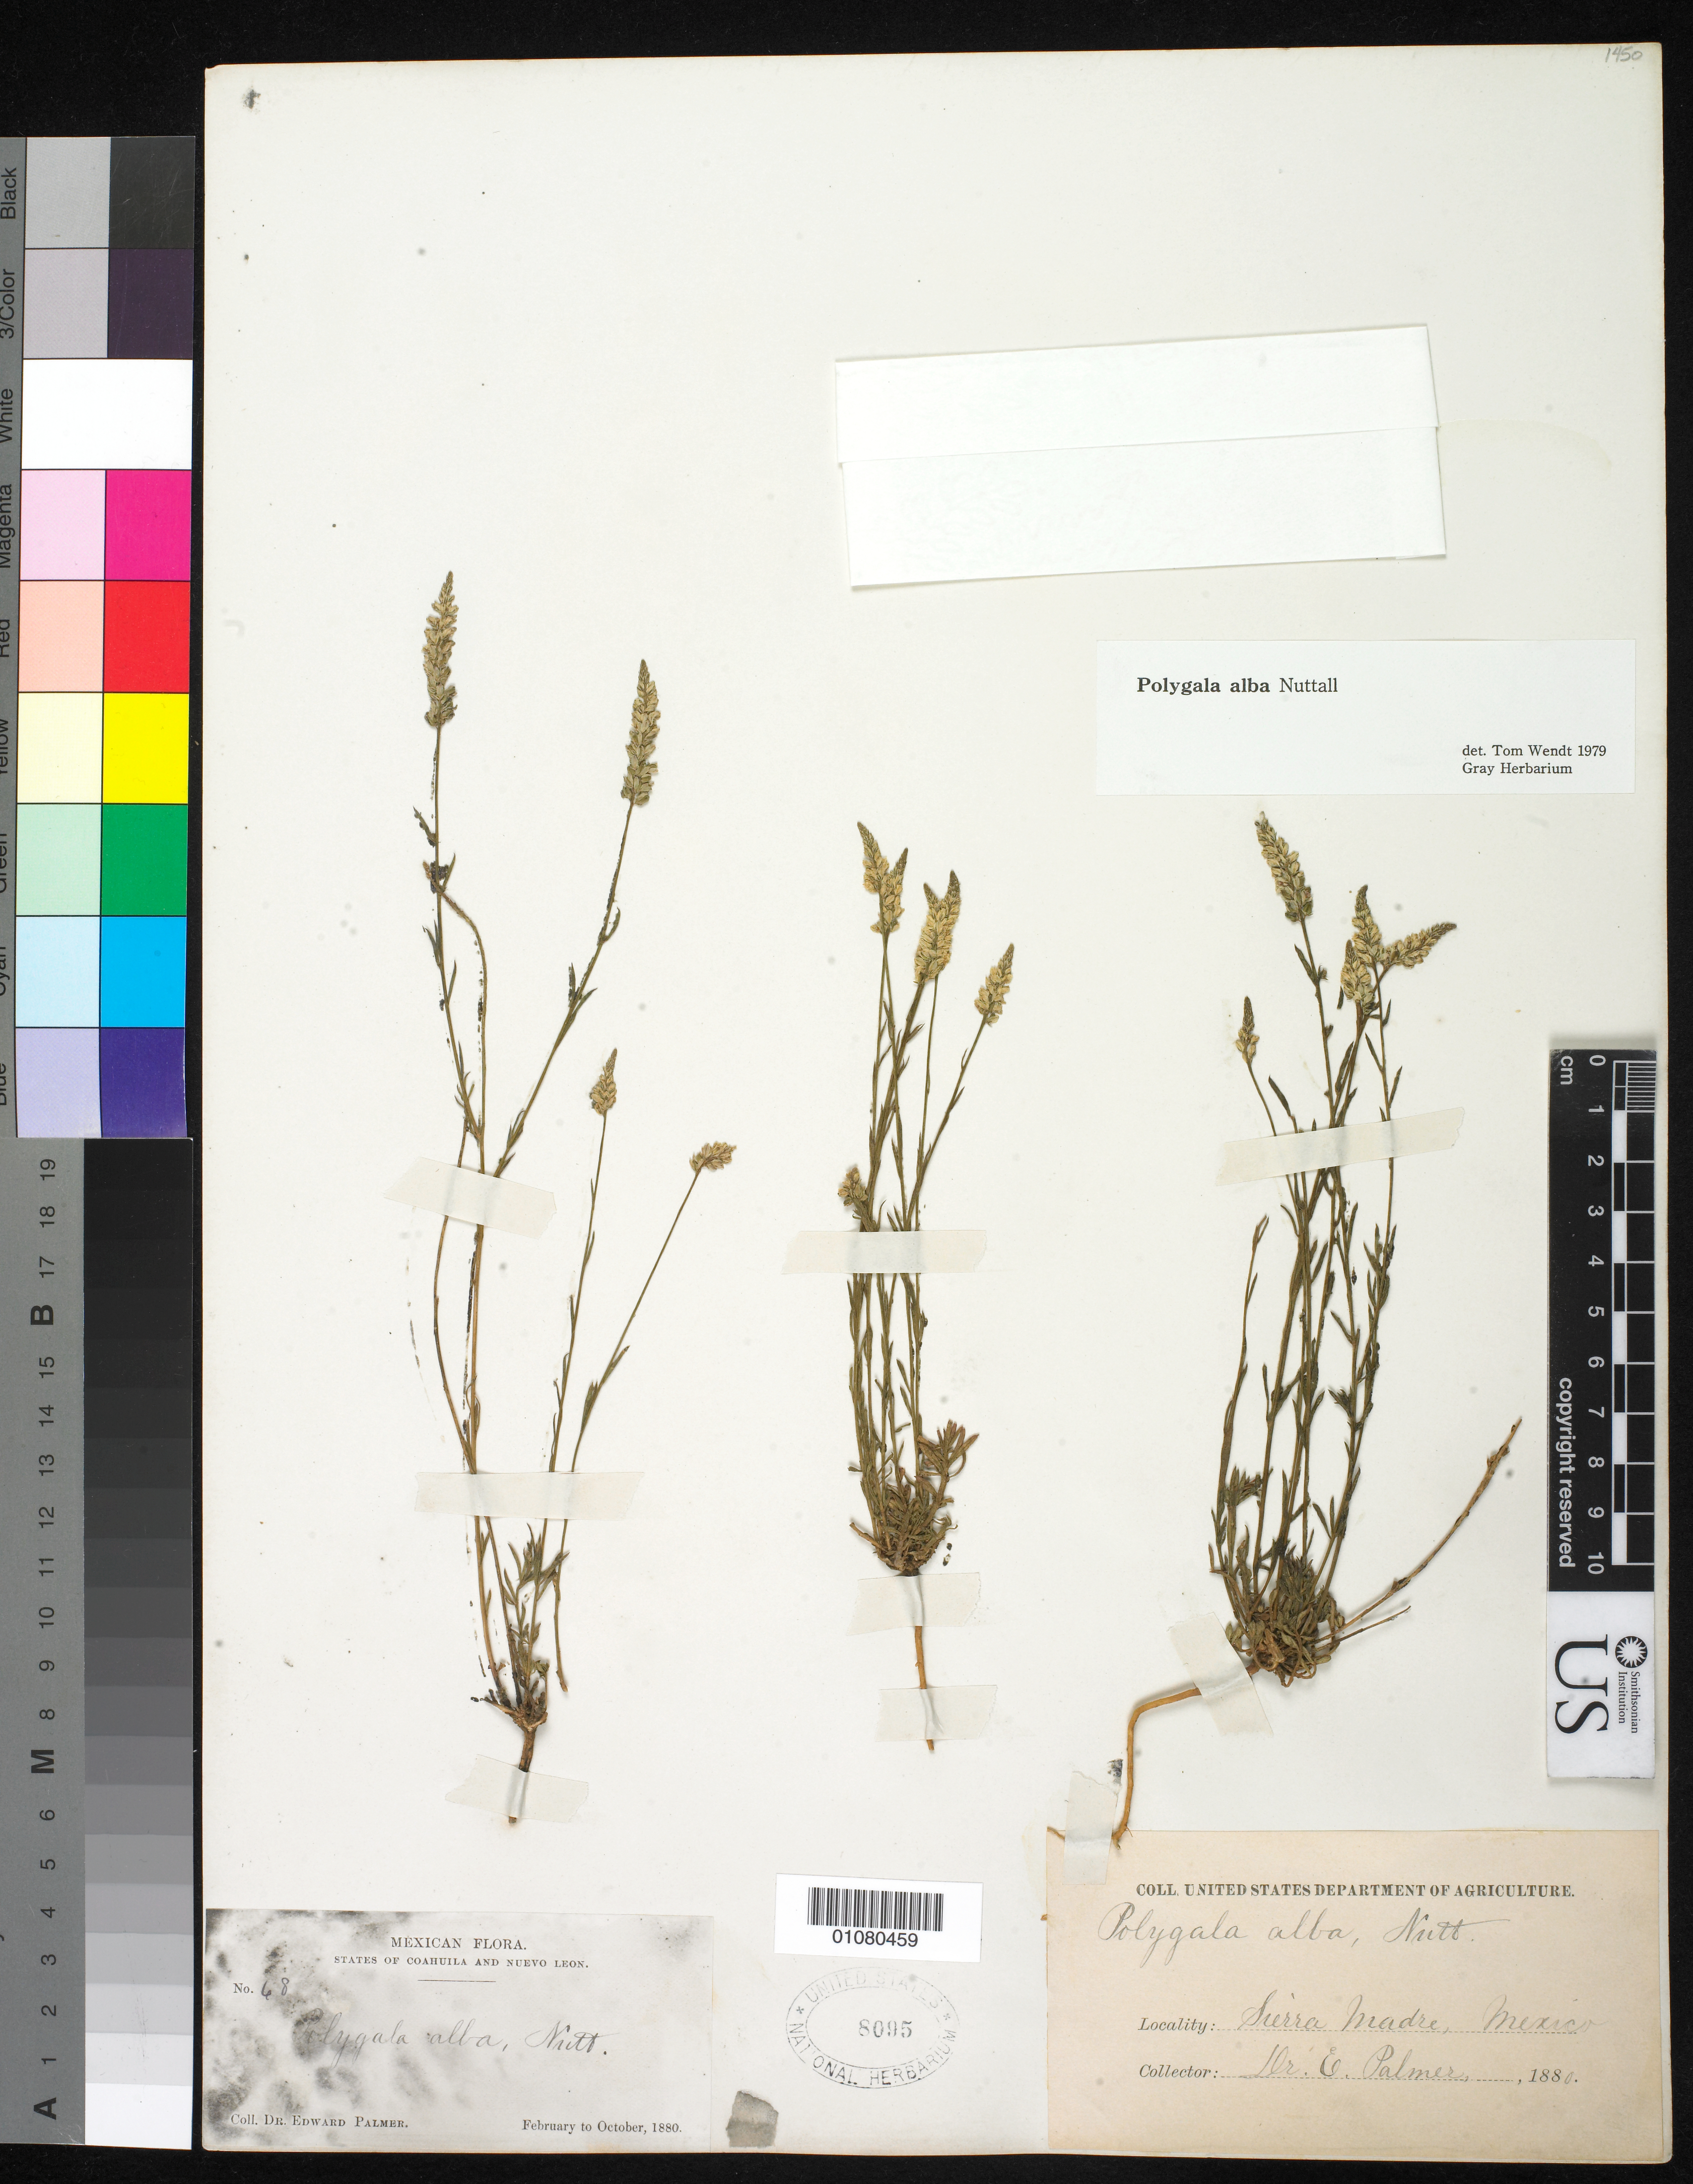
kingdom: Plantae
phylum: Tracheophyta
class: Magnoliopsida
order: Fabales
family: Polygalaceae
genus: Polygala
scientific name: Polygala alba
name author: Nutt.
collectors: E. Palmer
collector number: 68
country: Mexico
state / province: Coahuila / Nuevo León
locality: Sierra Madre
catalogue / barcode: US 8095